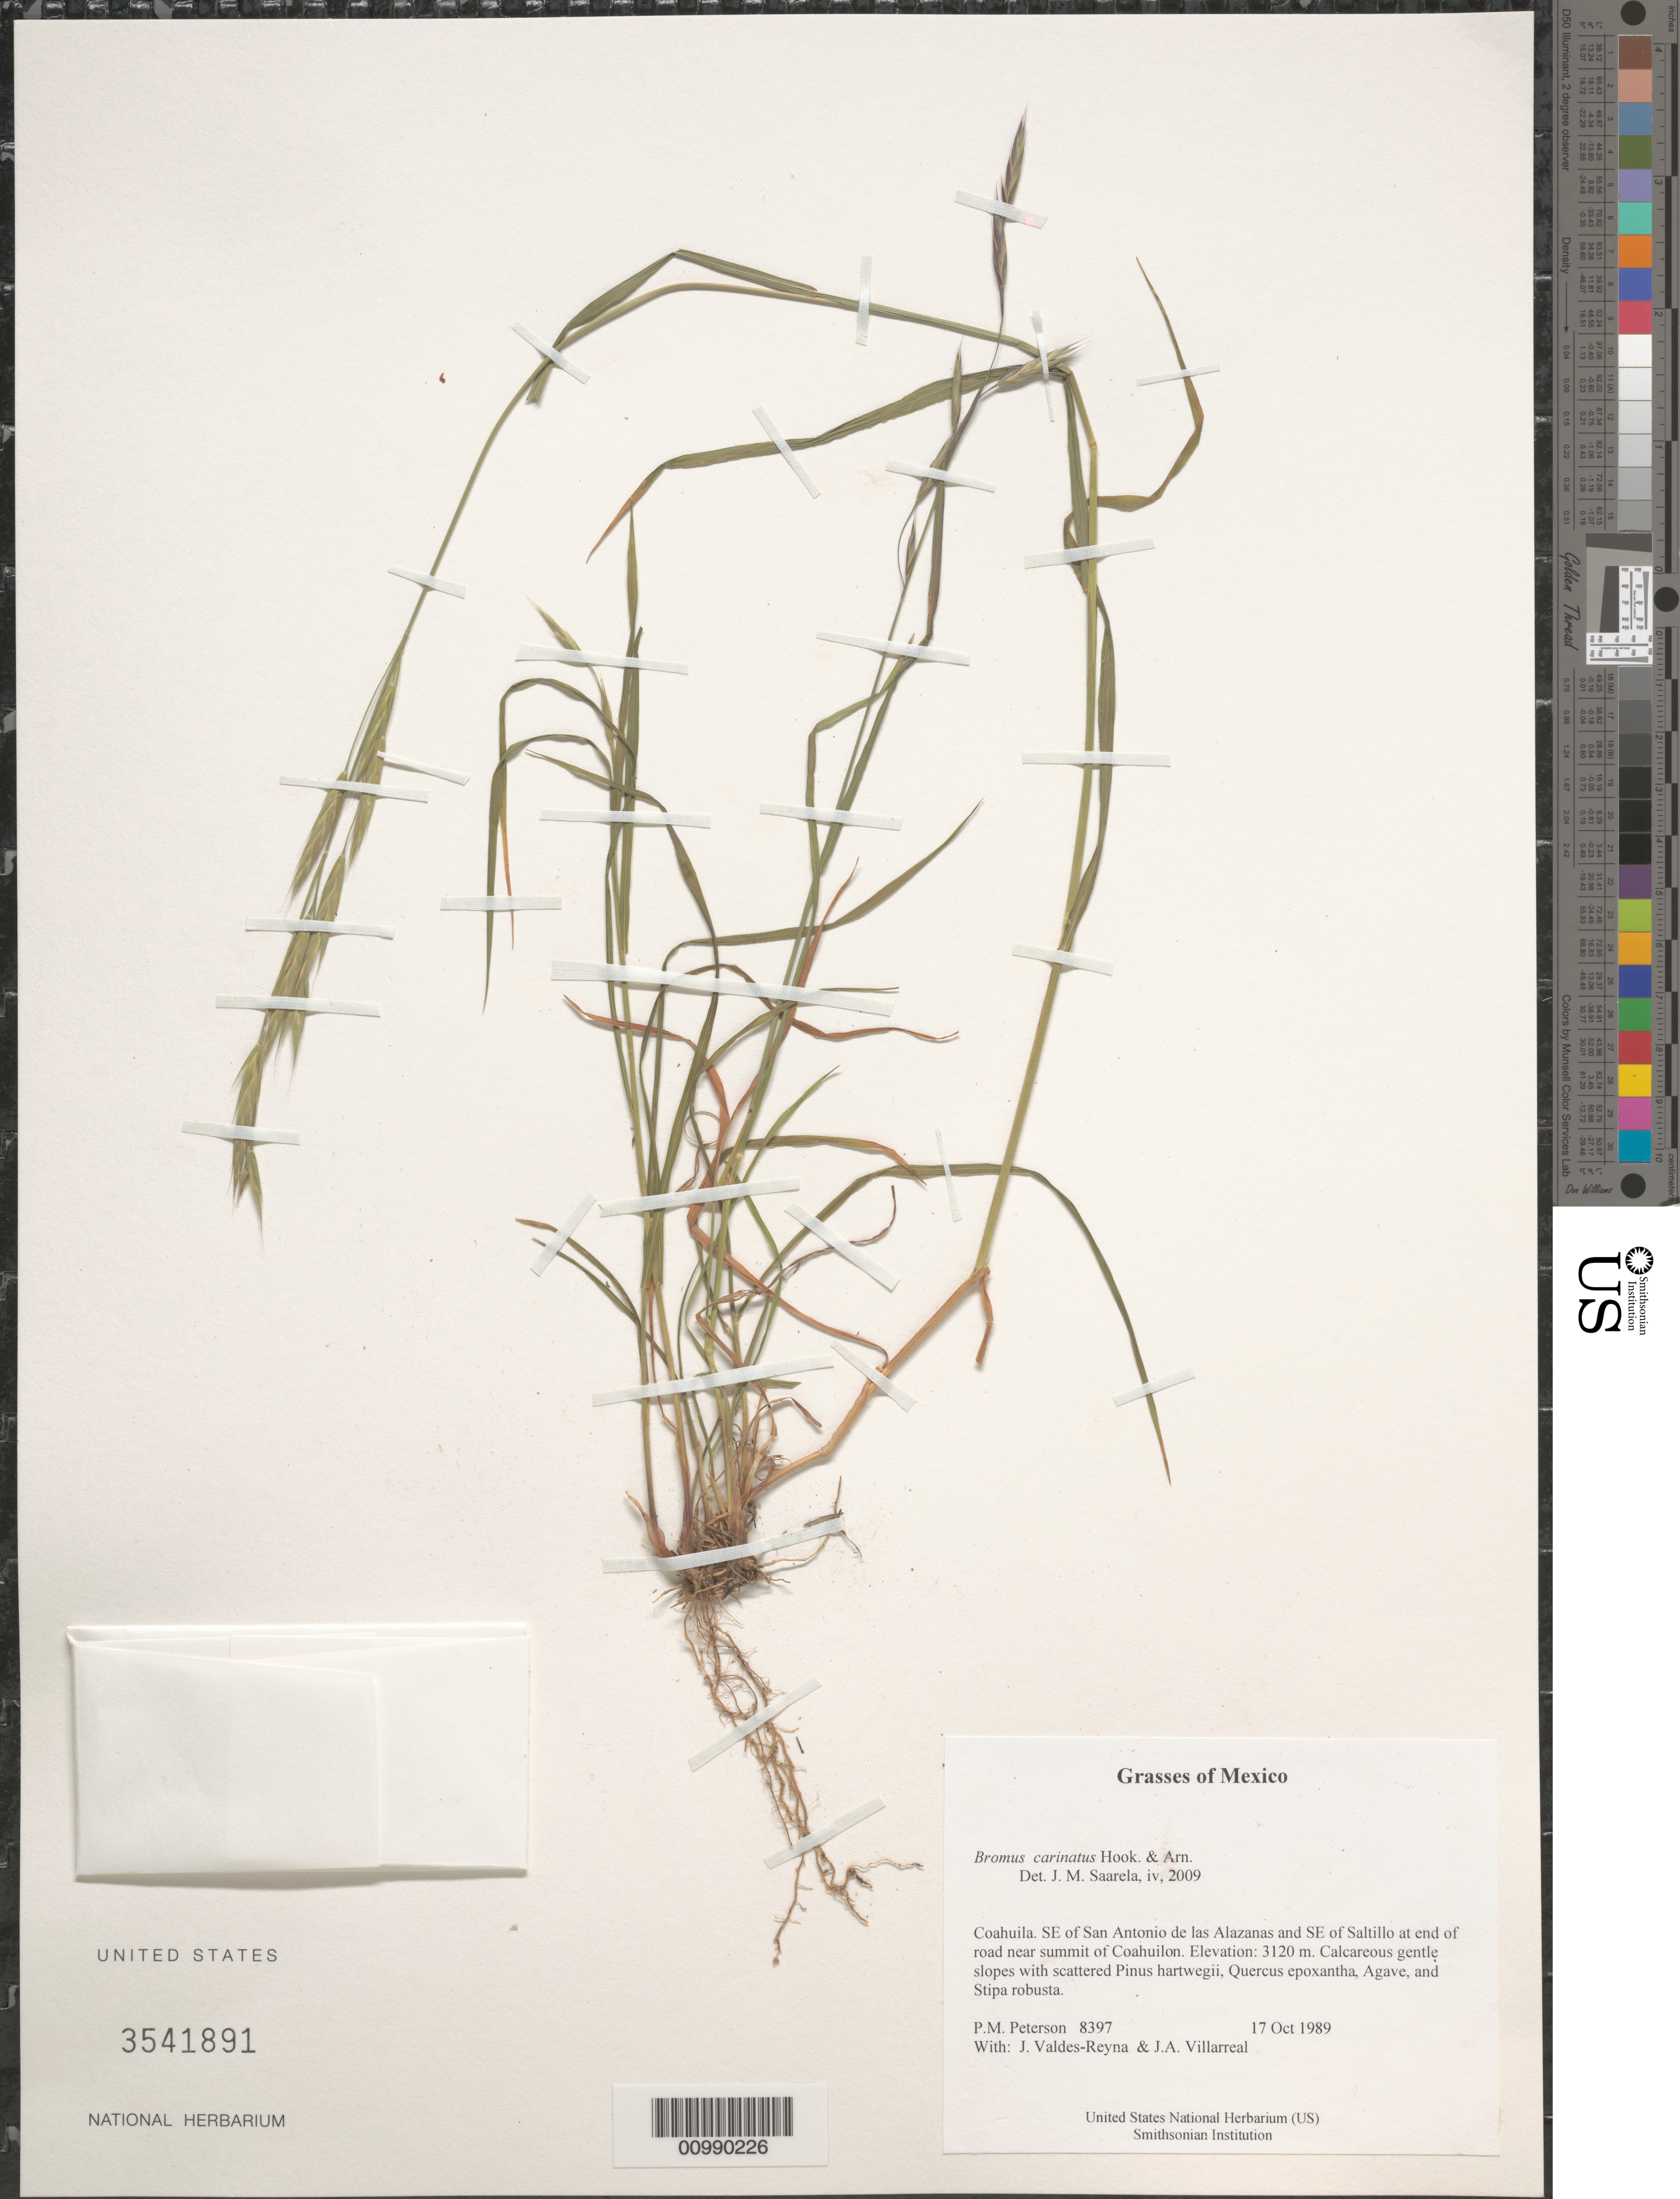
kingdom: Plantae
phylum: Tracheophyta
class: Liliopsida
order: Poales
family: Poaceae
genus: Bromus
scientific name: Bromus carinatus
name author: Hook. & Arn.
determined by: Saarela, J. M., (CAN), Canadian Museum of Nature (CANADA)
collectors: P. M. Peterson, J. Valdés-Reyna & J. Villarreal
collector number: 08397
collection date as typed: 17 Oct 1989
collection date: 1989-10-17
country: Mexico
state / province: Coahuila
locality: SE of San Antonio de las Alazanas and SE of Saltillo at end of road near summit of Coahuilon.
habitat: Calcareous gentle slopes with scattered Pinus hartwegii, Quercus epoxantha, Agave, and Stipa robusta.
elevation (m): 3120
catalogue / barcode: US 3541891